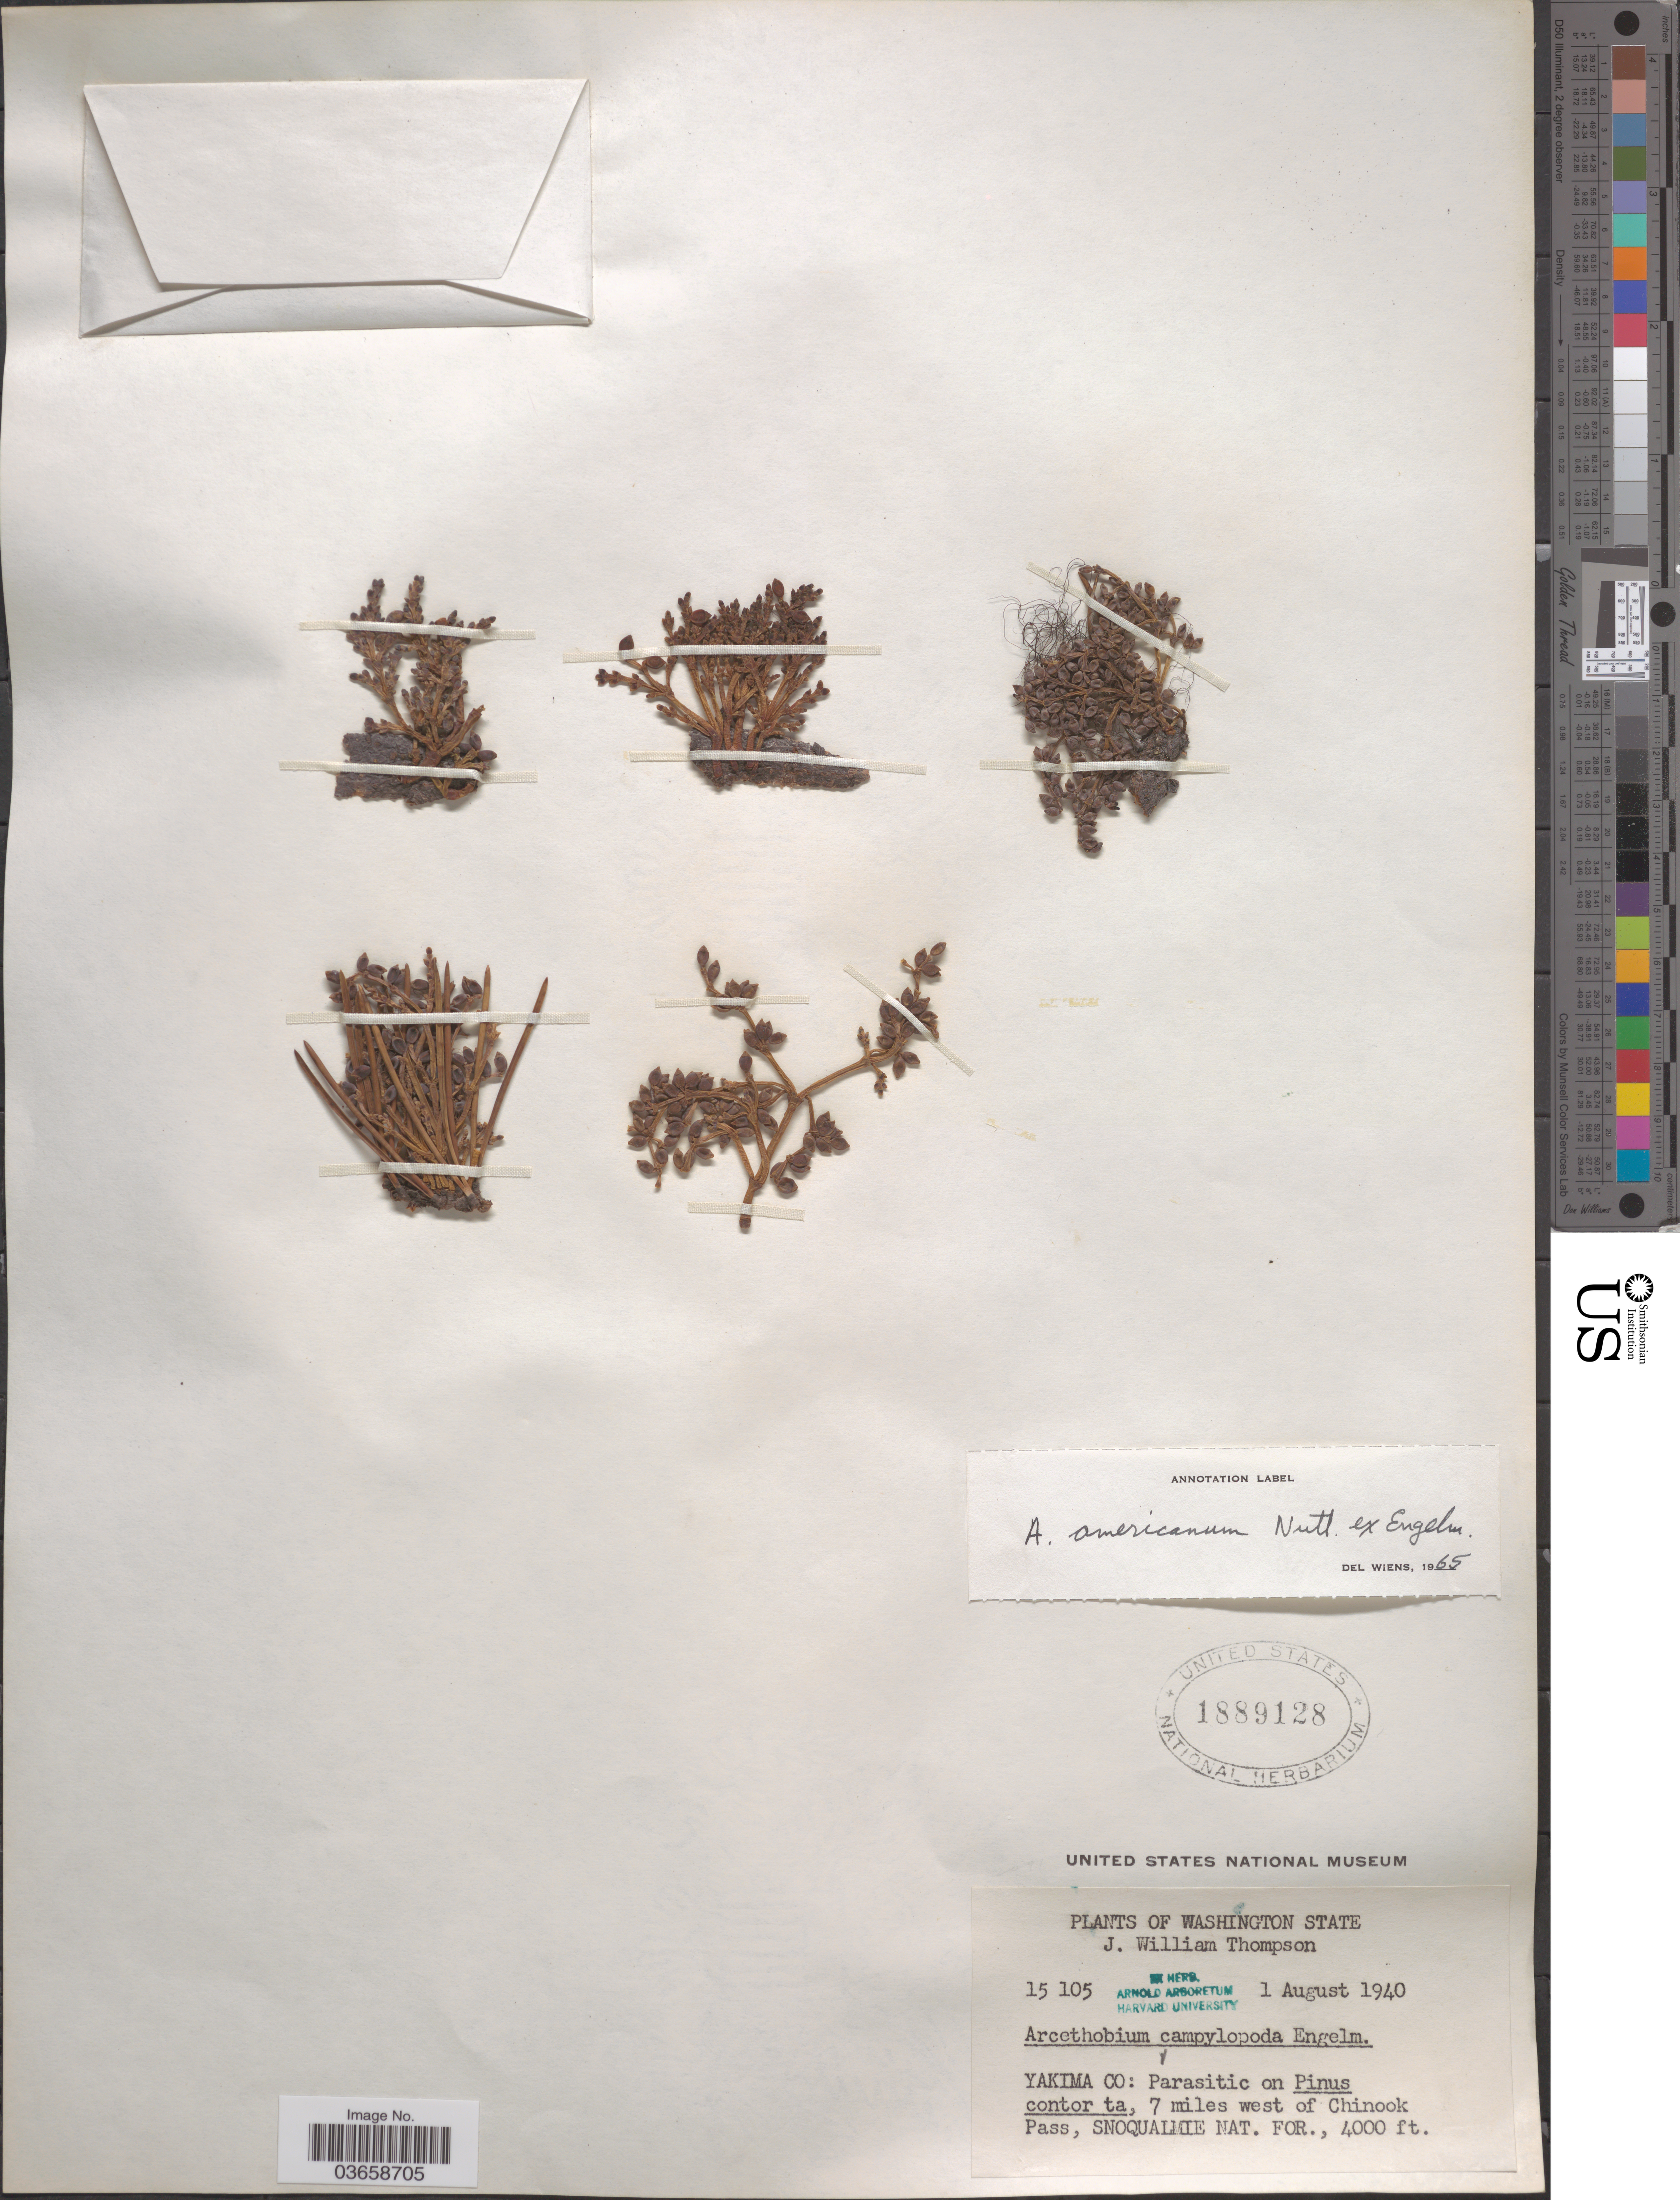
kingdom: Plantae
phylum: Tracheophyta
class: Magnoliopsida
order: Santalales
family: Viscaceae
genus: Arceuthobium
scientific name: Arceuthobium americanum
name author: Nutt. ex A. Gray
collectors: J. W. Thompson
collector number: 15105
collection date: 1940-08-01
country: United States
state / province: Washington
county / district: Yakima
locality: Yakima Co: 7 miles west of Chinook Pass, Snoqualmie Nat. For.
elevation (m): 1219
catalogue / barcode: US 1889128